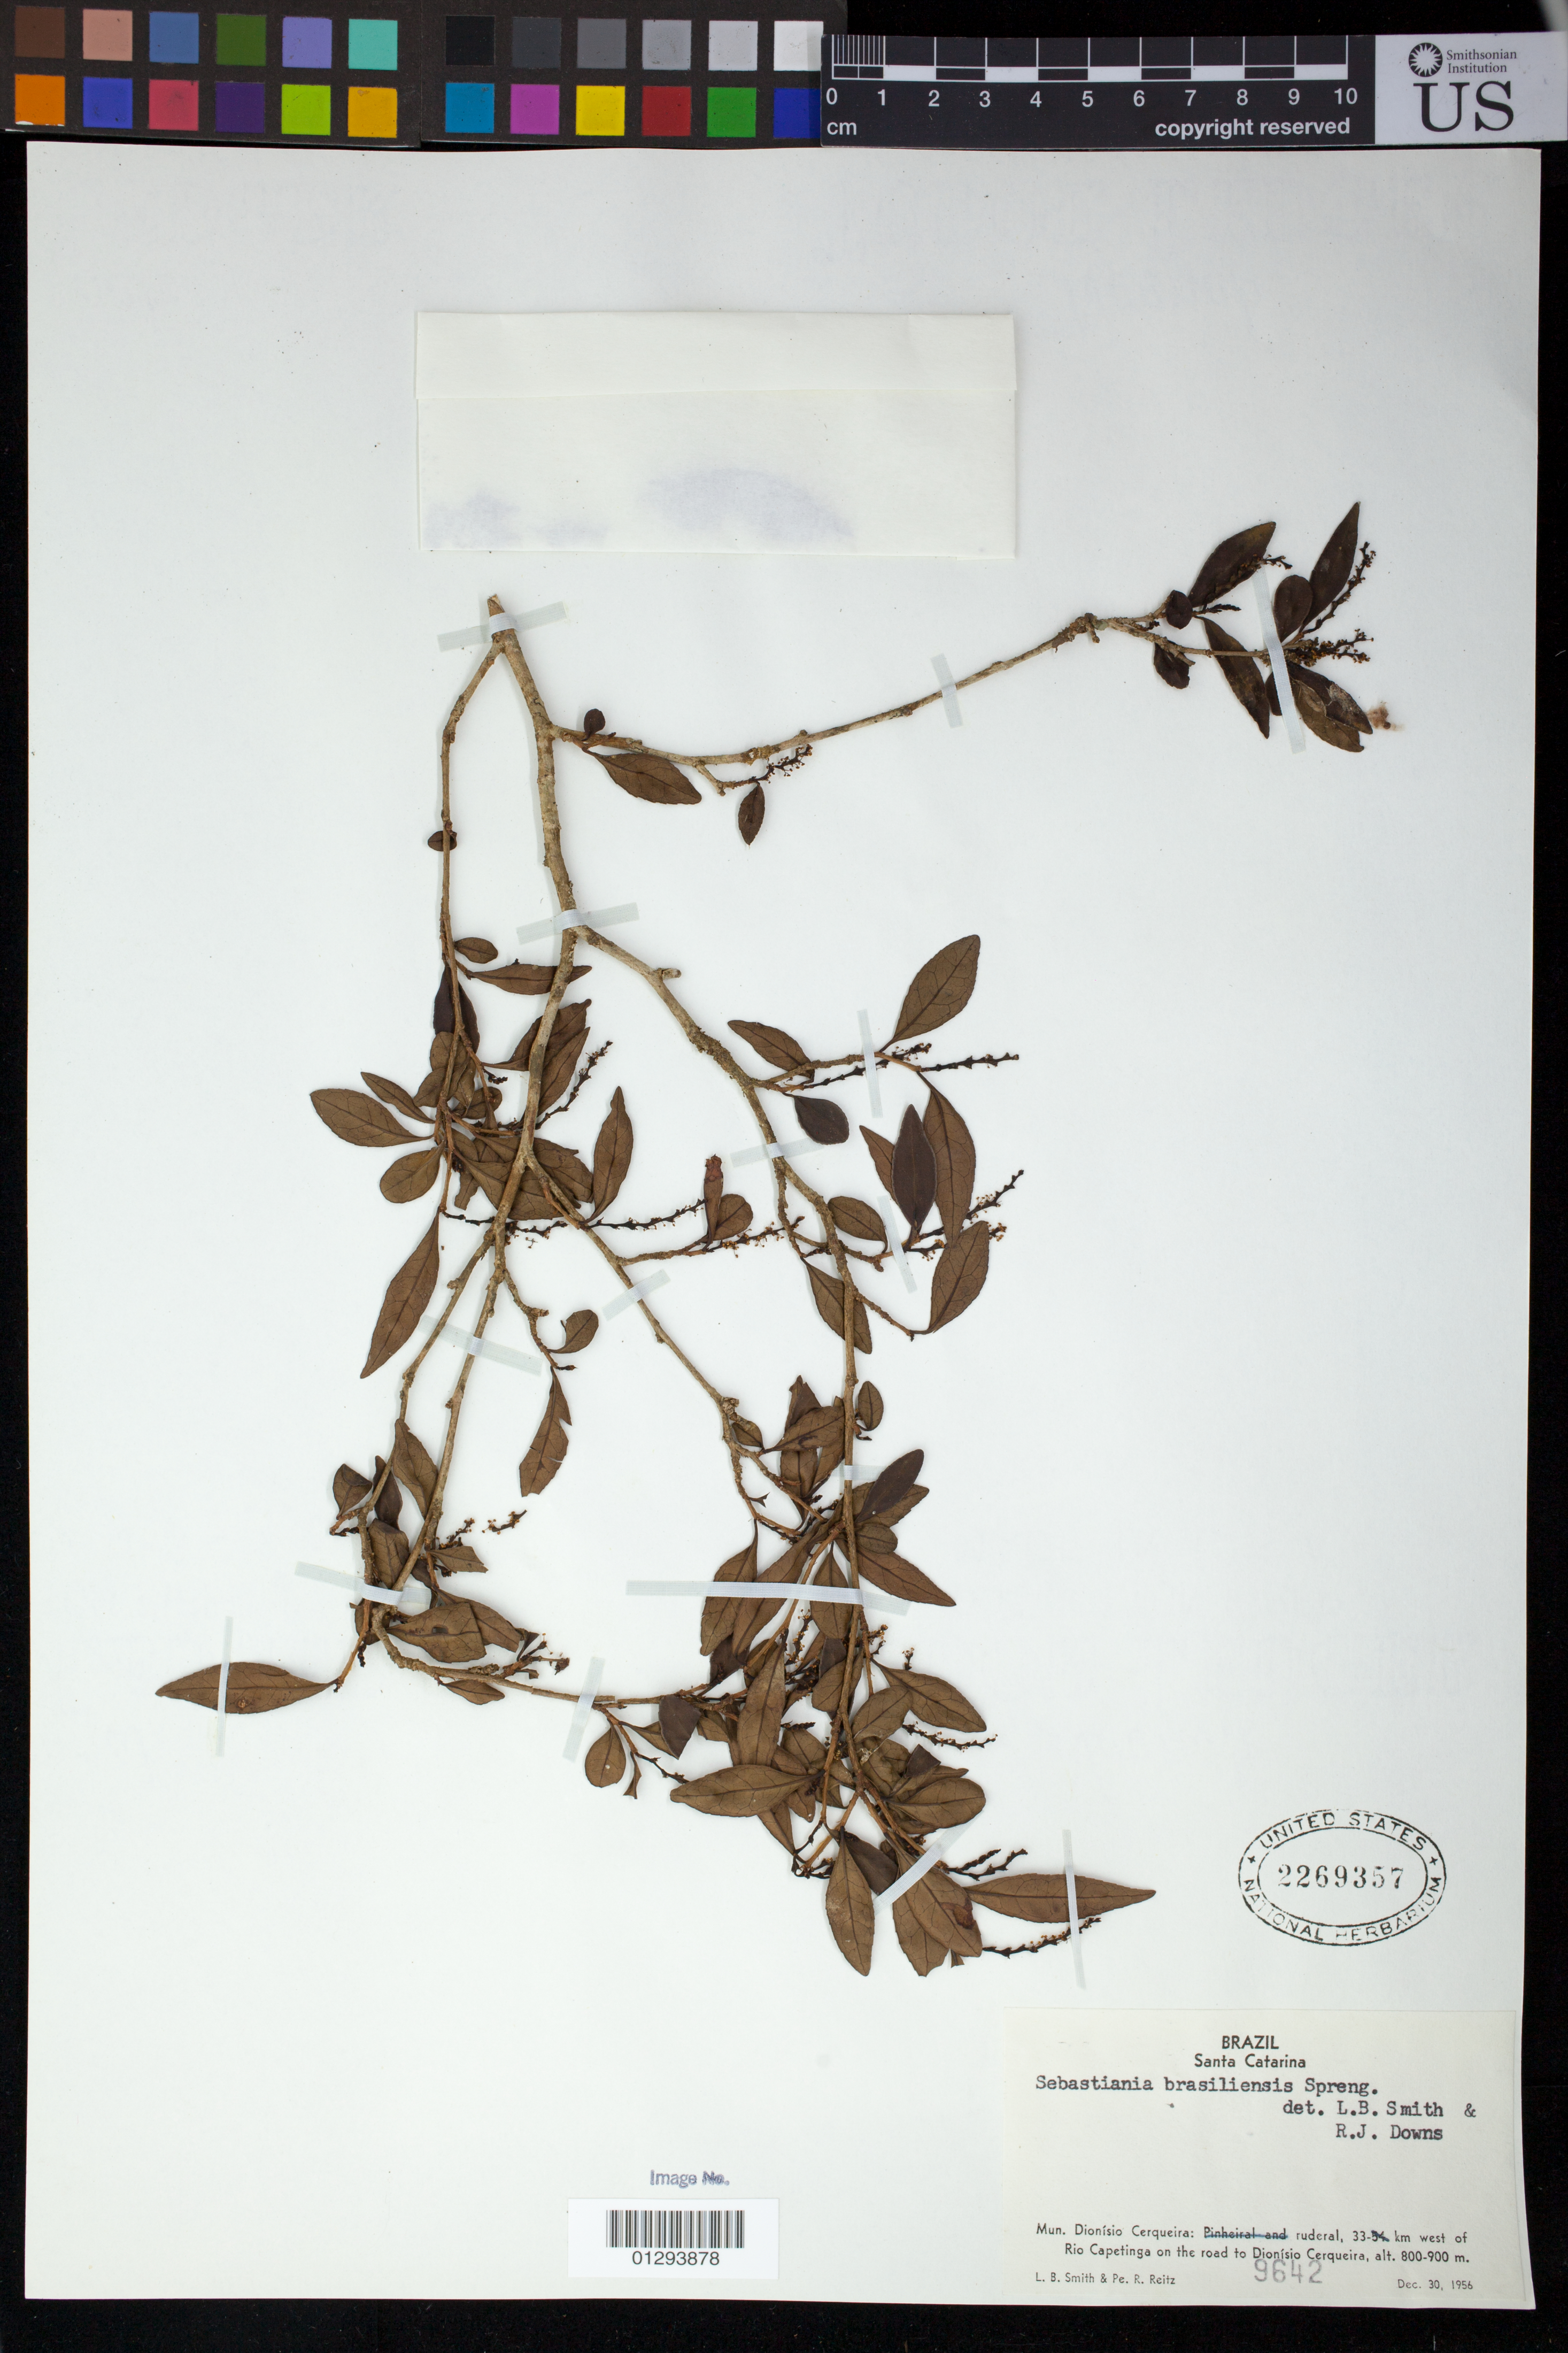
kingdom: Plantae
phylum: Tracheophyta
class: Magnoliopsida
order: Malpighiales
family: Euphorbiaceae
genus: Sebastiania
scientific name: Sebastiania brasiliensis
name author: Spreng.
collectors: L. Smith & P. Reitz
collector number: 9642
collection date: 1956-12-30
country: Brazil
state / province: Santa Catarina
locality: Mun. Dionisio Cerqueira: 33 km west of Rio Capetinga on the road to Dionisio Cerqueira.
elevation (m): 800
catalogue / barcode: US 2269357